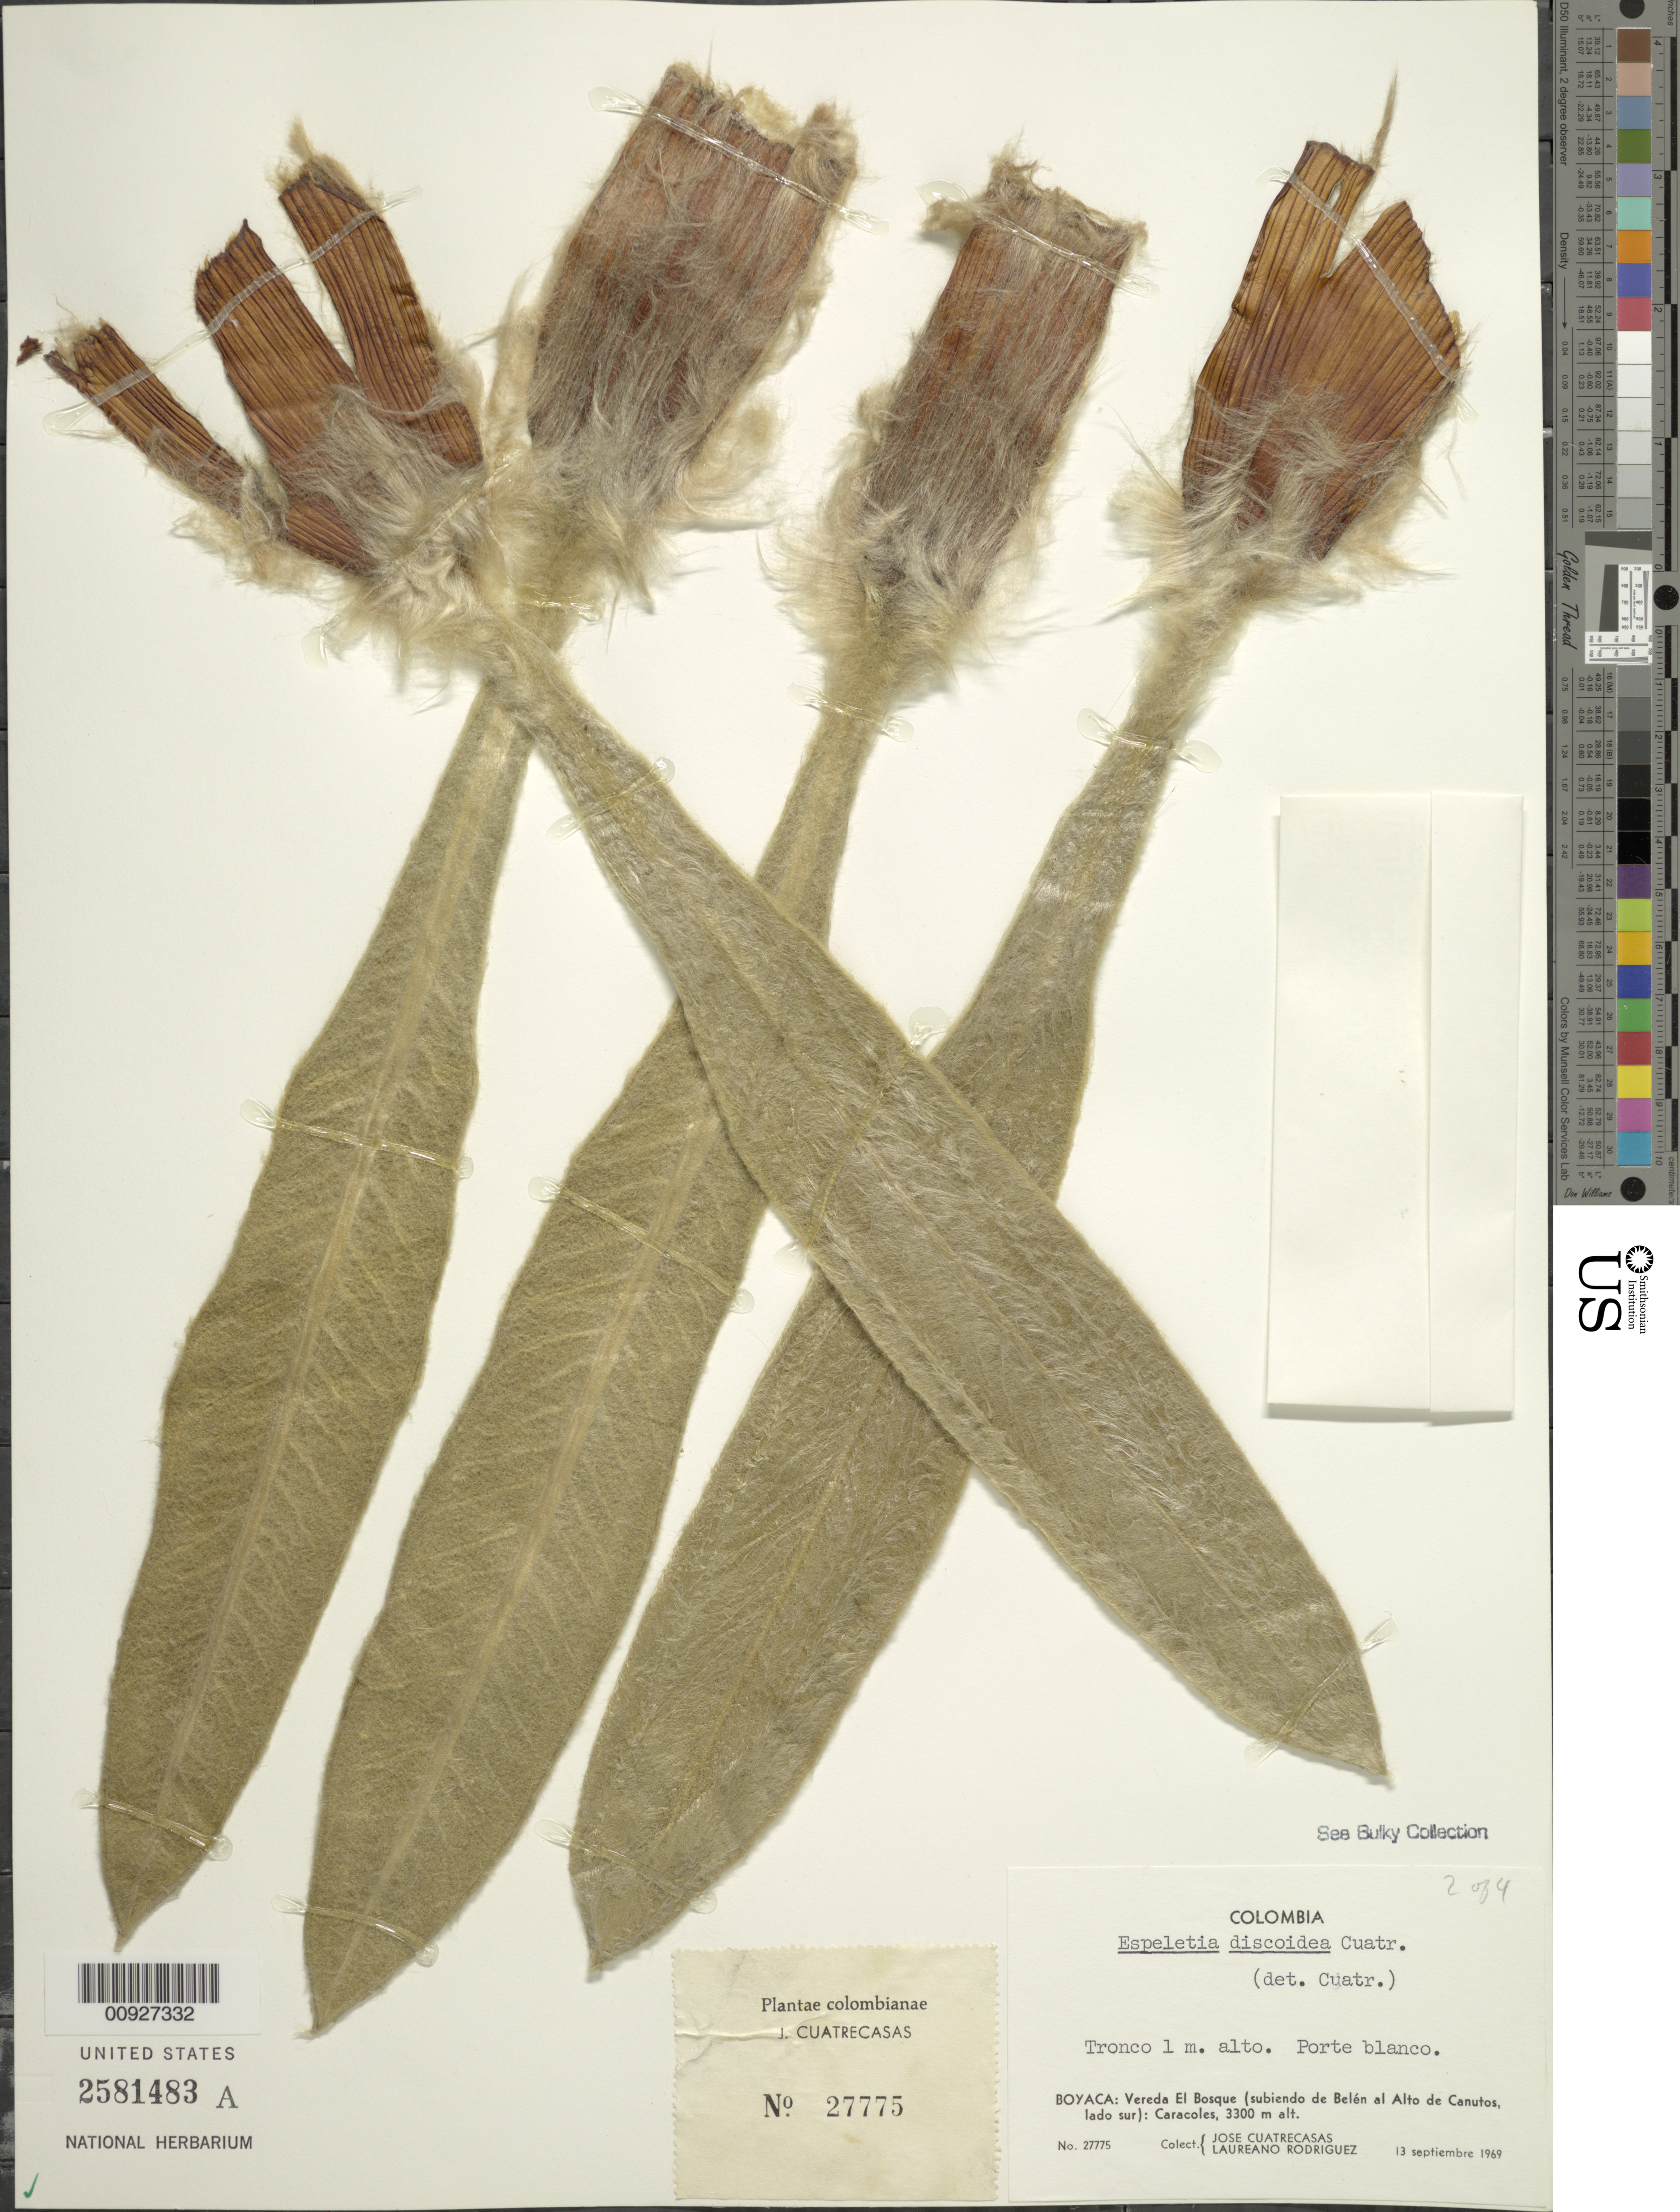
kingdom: Plantae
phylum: Tracheophyta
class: Magnoliopsida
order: Asterales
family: Asteraceae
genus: Espeletia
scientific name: Espeletia discoidea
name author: Cuatrec.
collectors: J. Cuatrecasas & L. Rodriguez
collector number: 27775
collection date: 1969-11-13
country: Colombia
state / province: Boyacá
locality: Verda El Bosque (subiendo de Belén Al Alto de Canutos, lado sur): Caracoles.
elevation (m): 3300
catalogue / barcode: US 2581483A